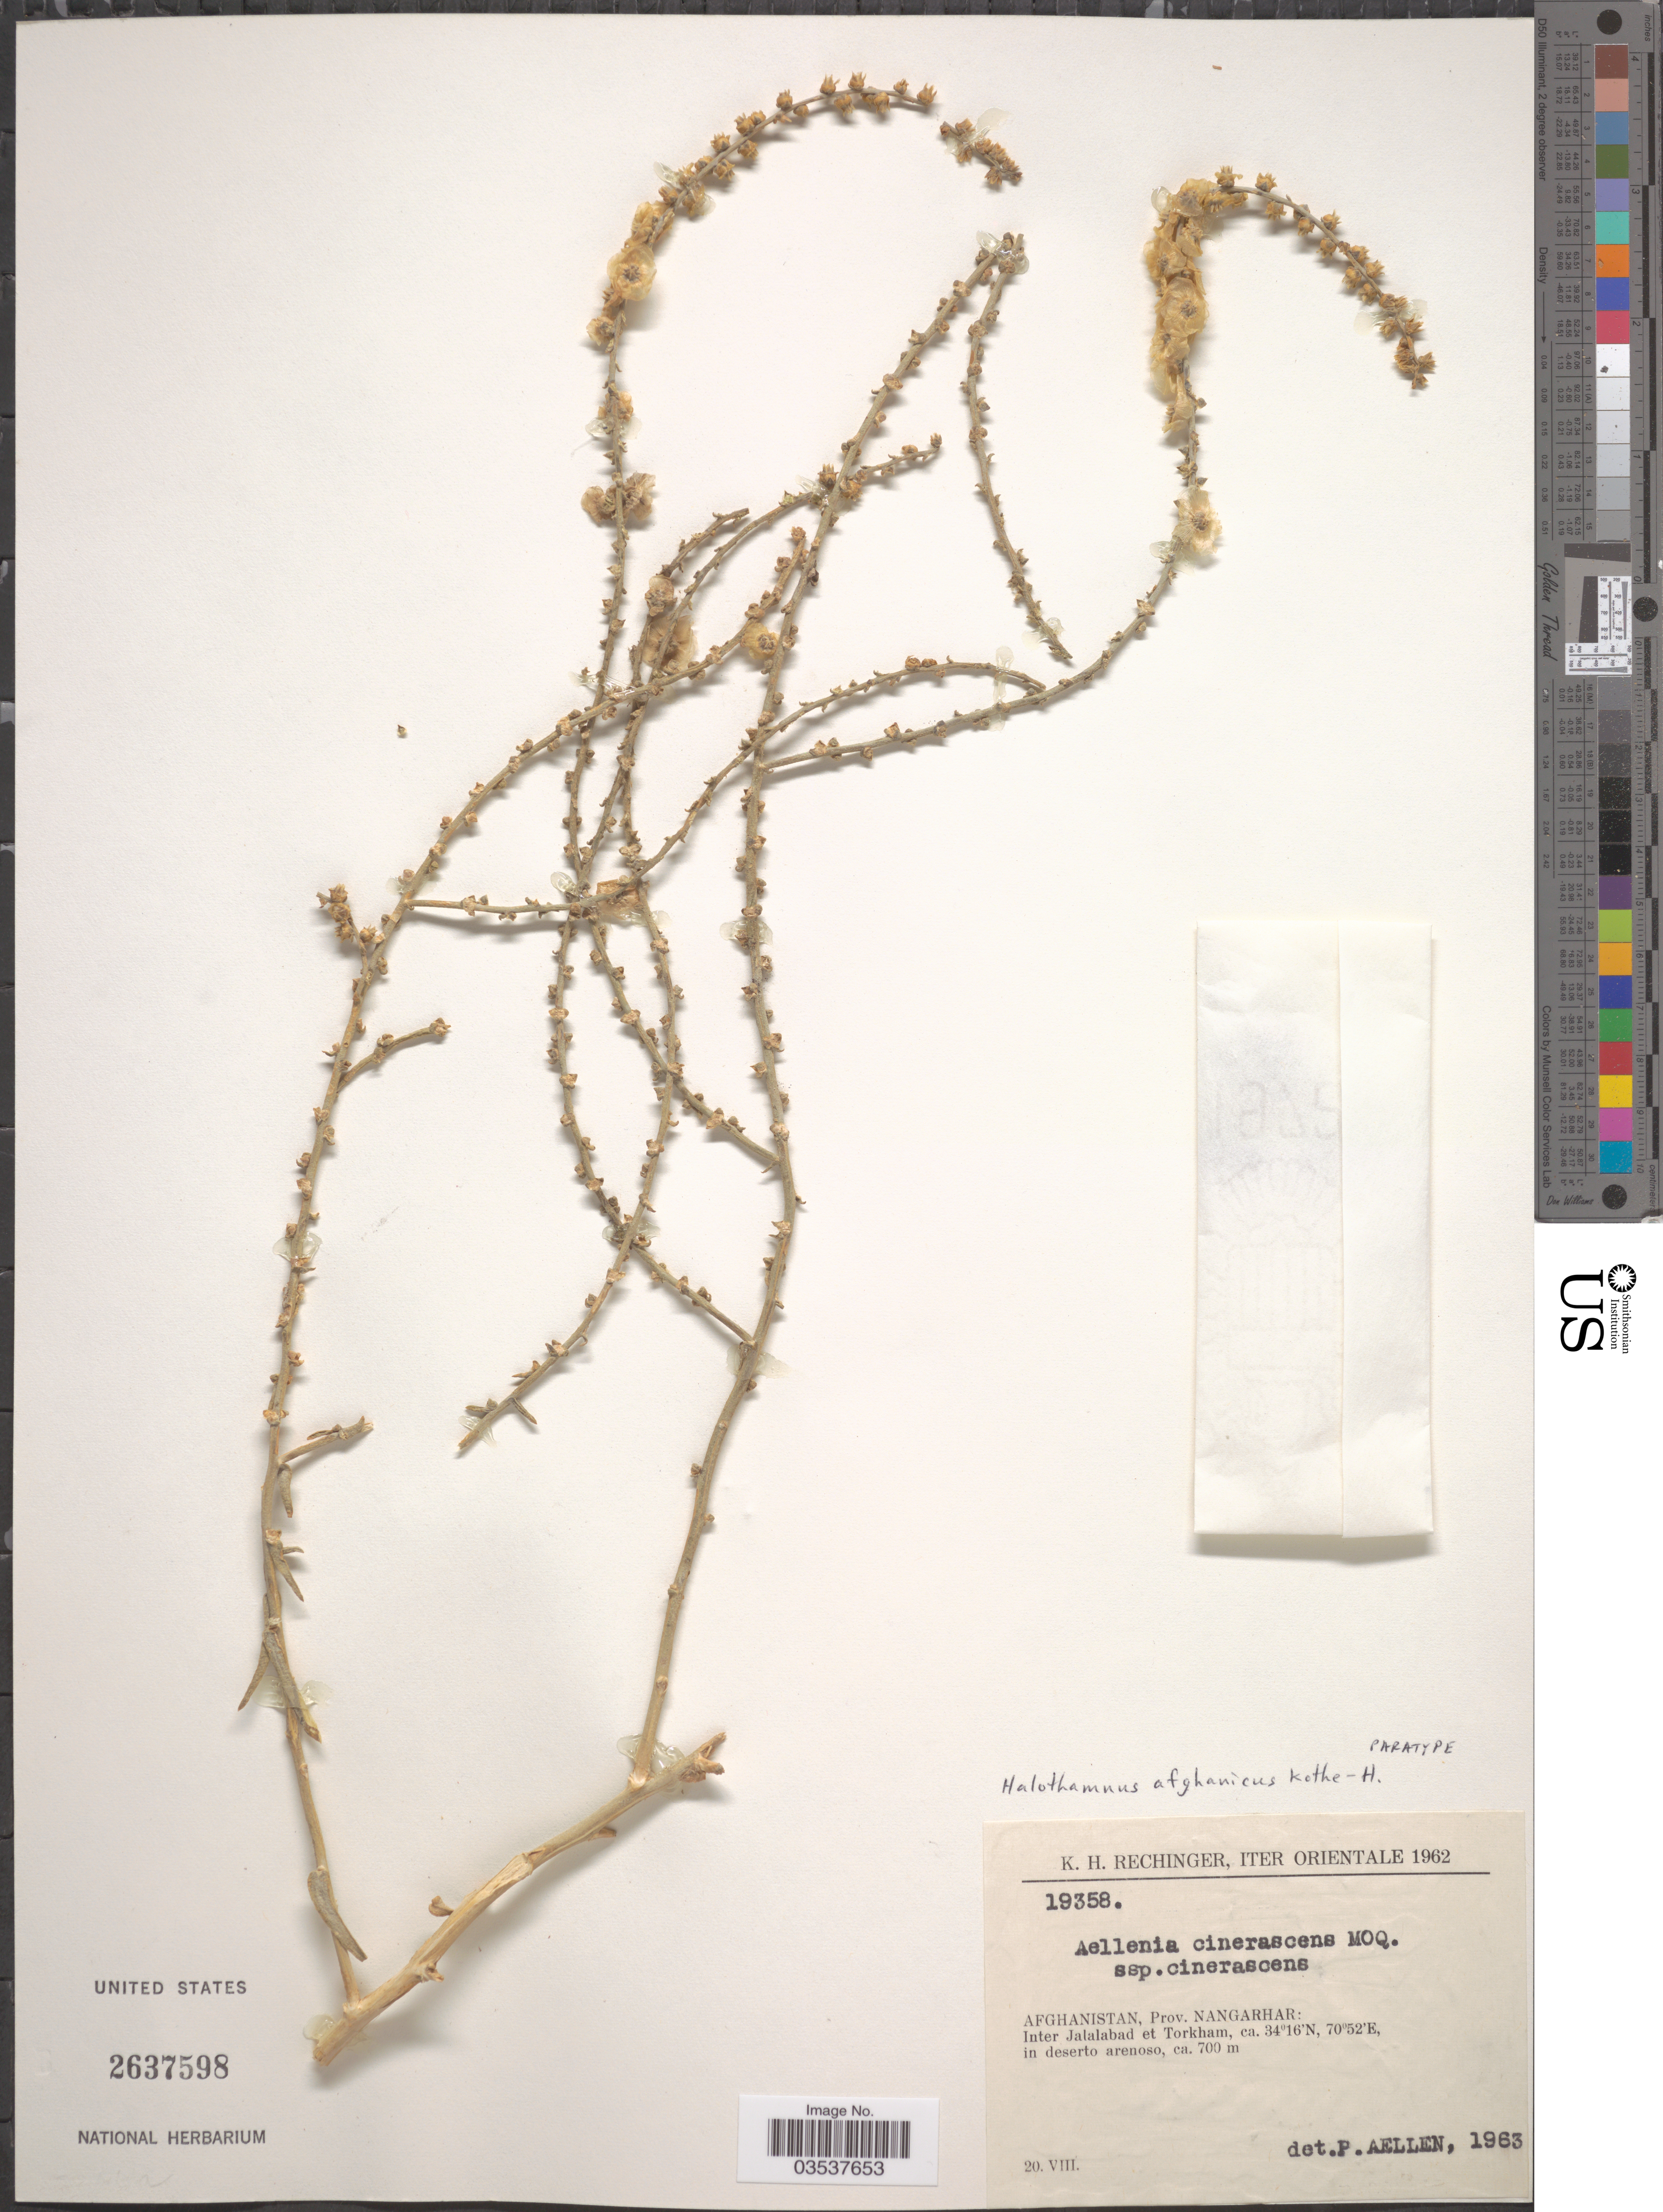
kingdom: Plantae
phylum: Tracheophyta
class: Magnoliopsida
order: Caryophyllales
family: Amaranthaceae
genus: Halothamnus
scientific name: Halothamnus afghanicus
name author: Kothe-Heinr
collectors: K. H. Rechinger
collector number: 19358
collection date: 1962-08-20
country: Afghanistan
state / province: Nangrahar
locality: Iter Orientale. Prov. Nangarhar: Inter Jalalabad et Torkham.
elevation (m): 700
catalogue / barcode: US 2637598